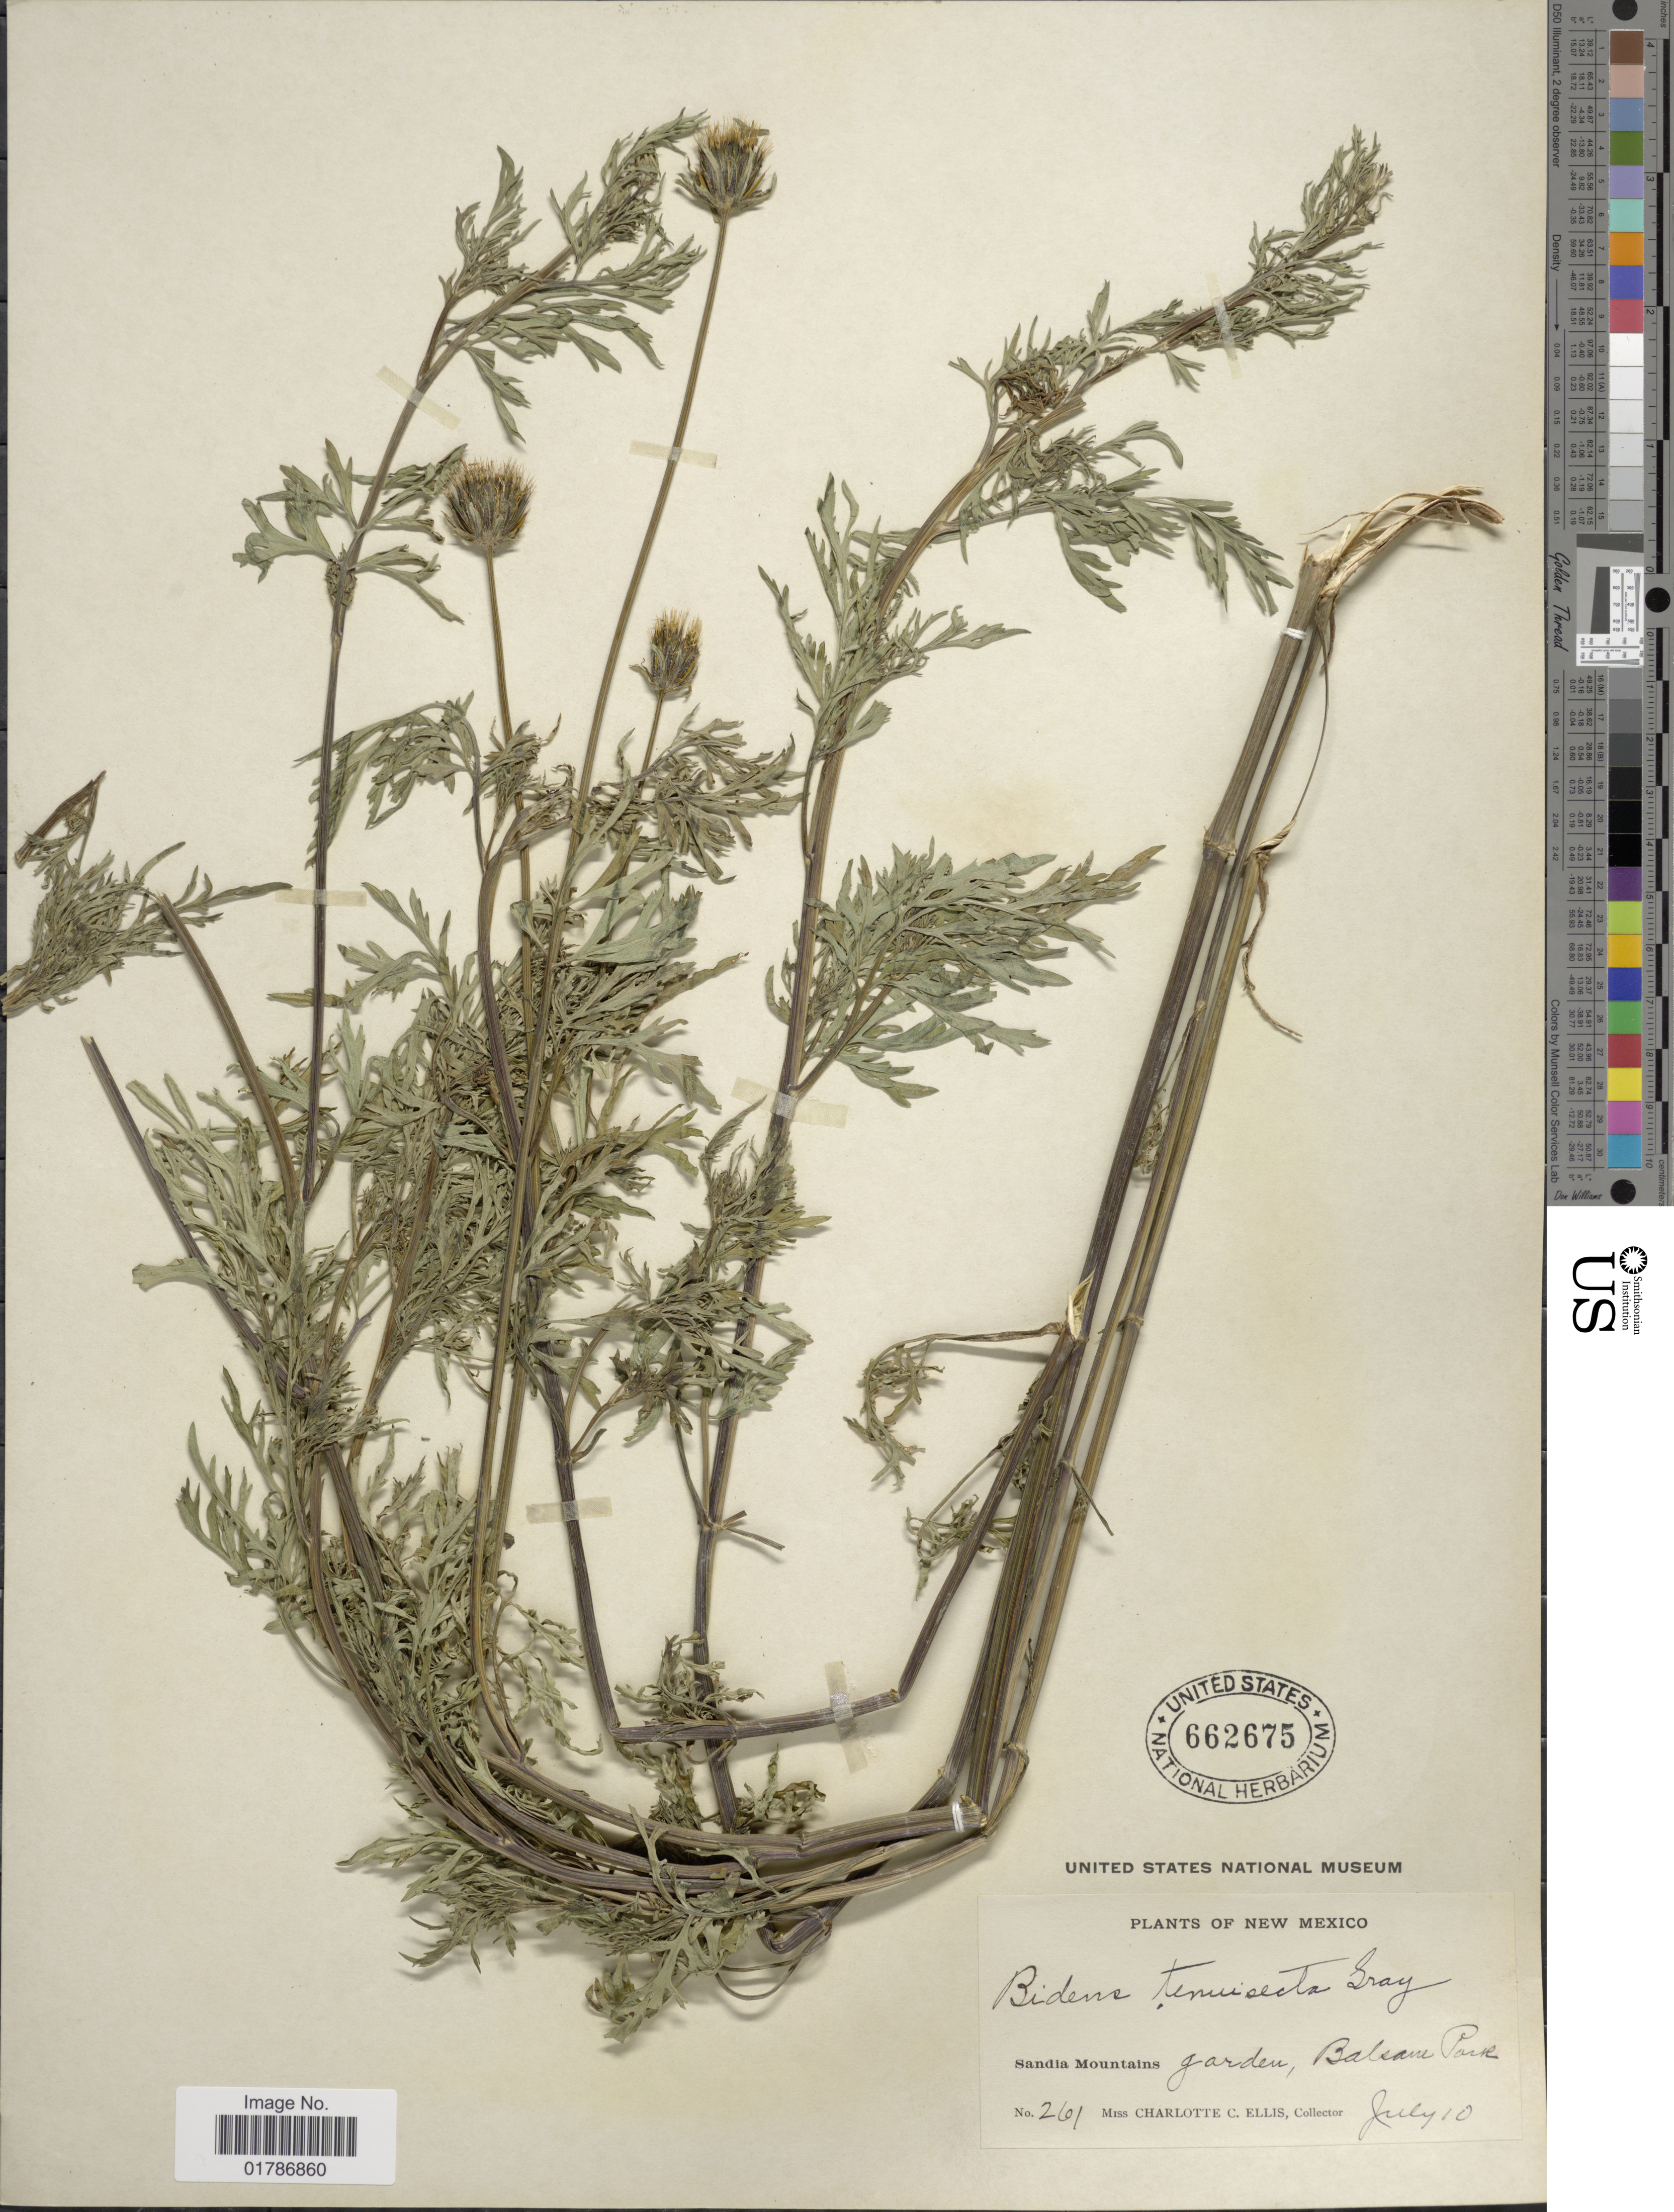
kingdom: Plantae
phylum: Tracheophyta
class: Magnoliopsida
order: Asterales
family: Asteraceae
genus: Bidens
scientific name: Bidens tenuisecta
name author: A. Gray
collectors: C. C. Ellis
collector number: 261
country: United States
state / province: New Mexico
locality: Sandia Mountains, Garden, Balsam Park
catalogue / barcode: US 662675